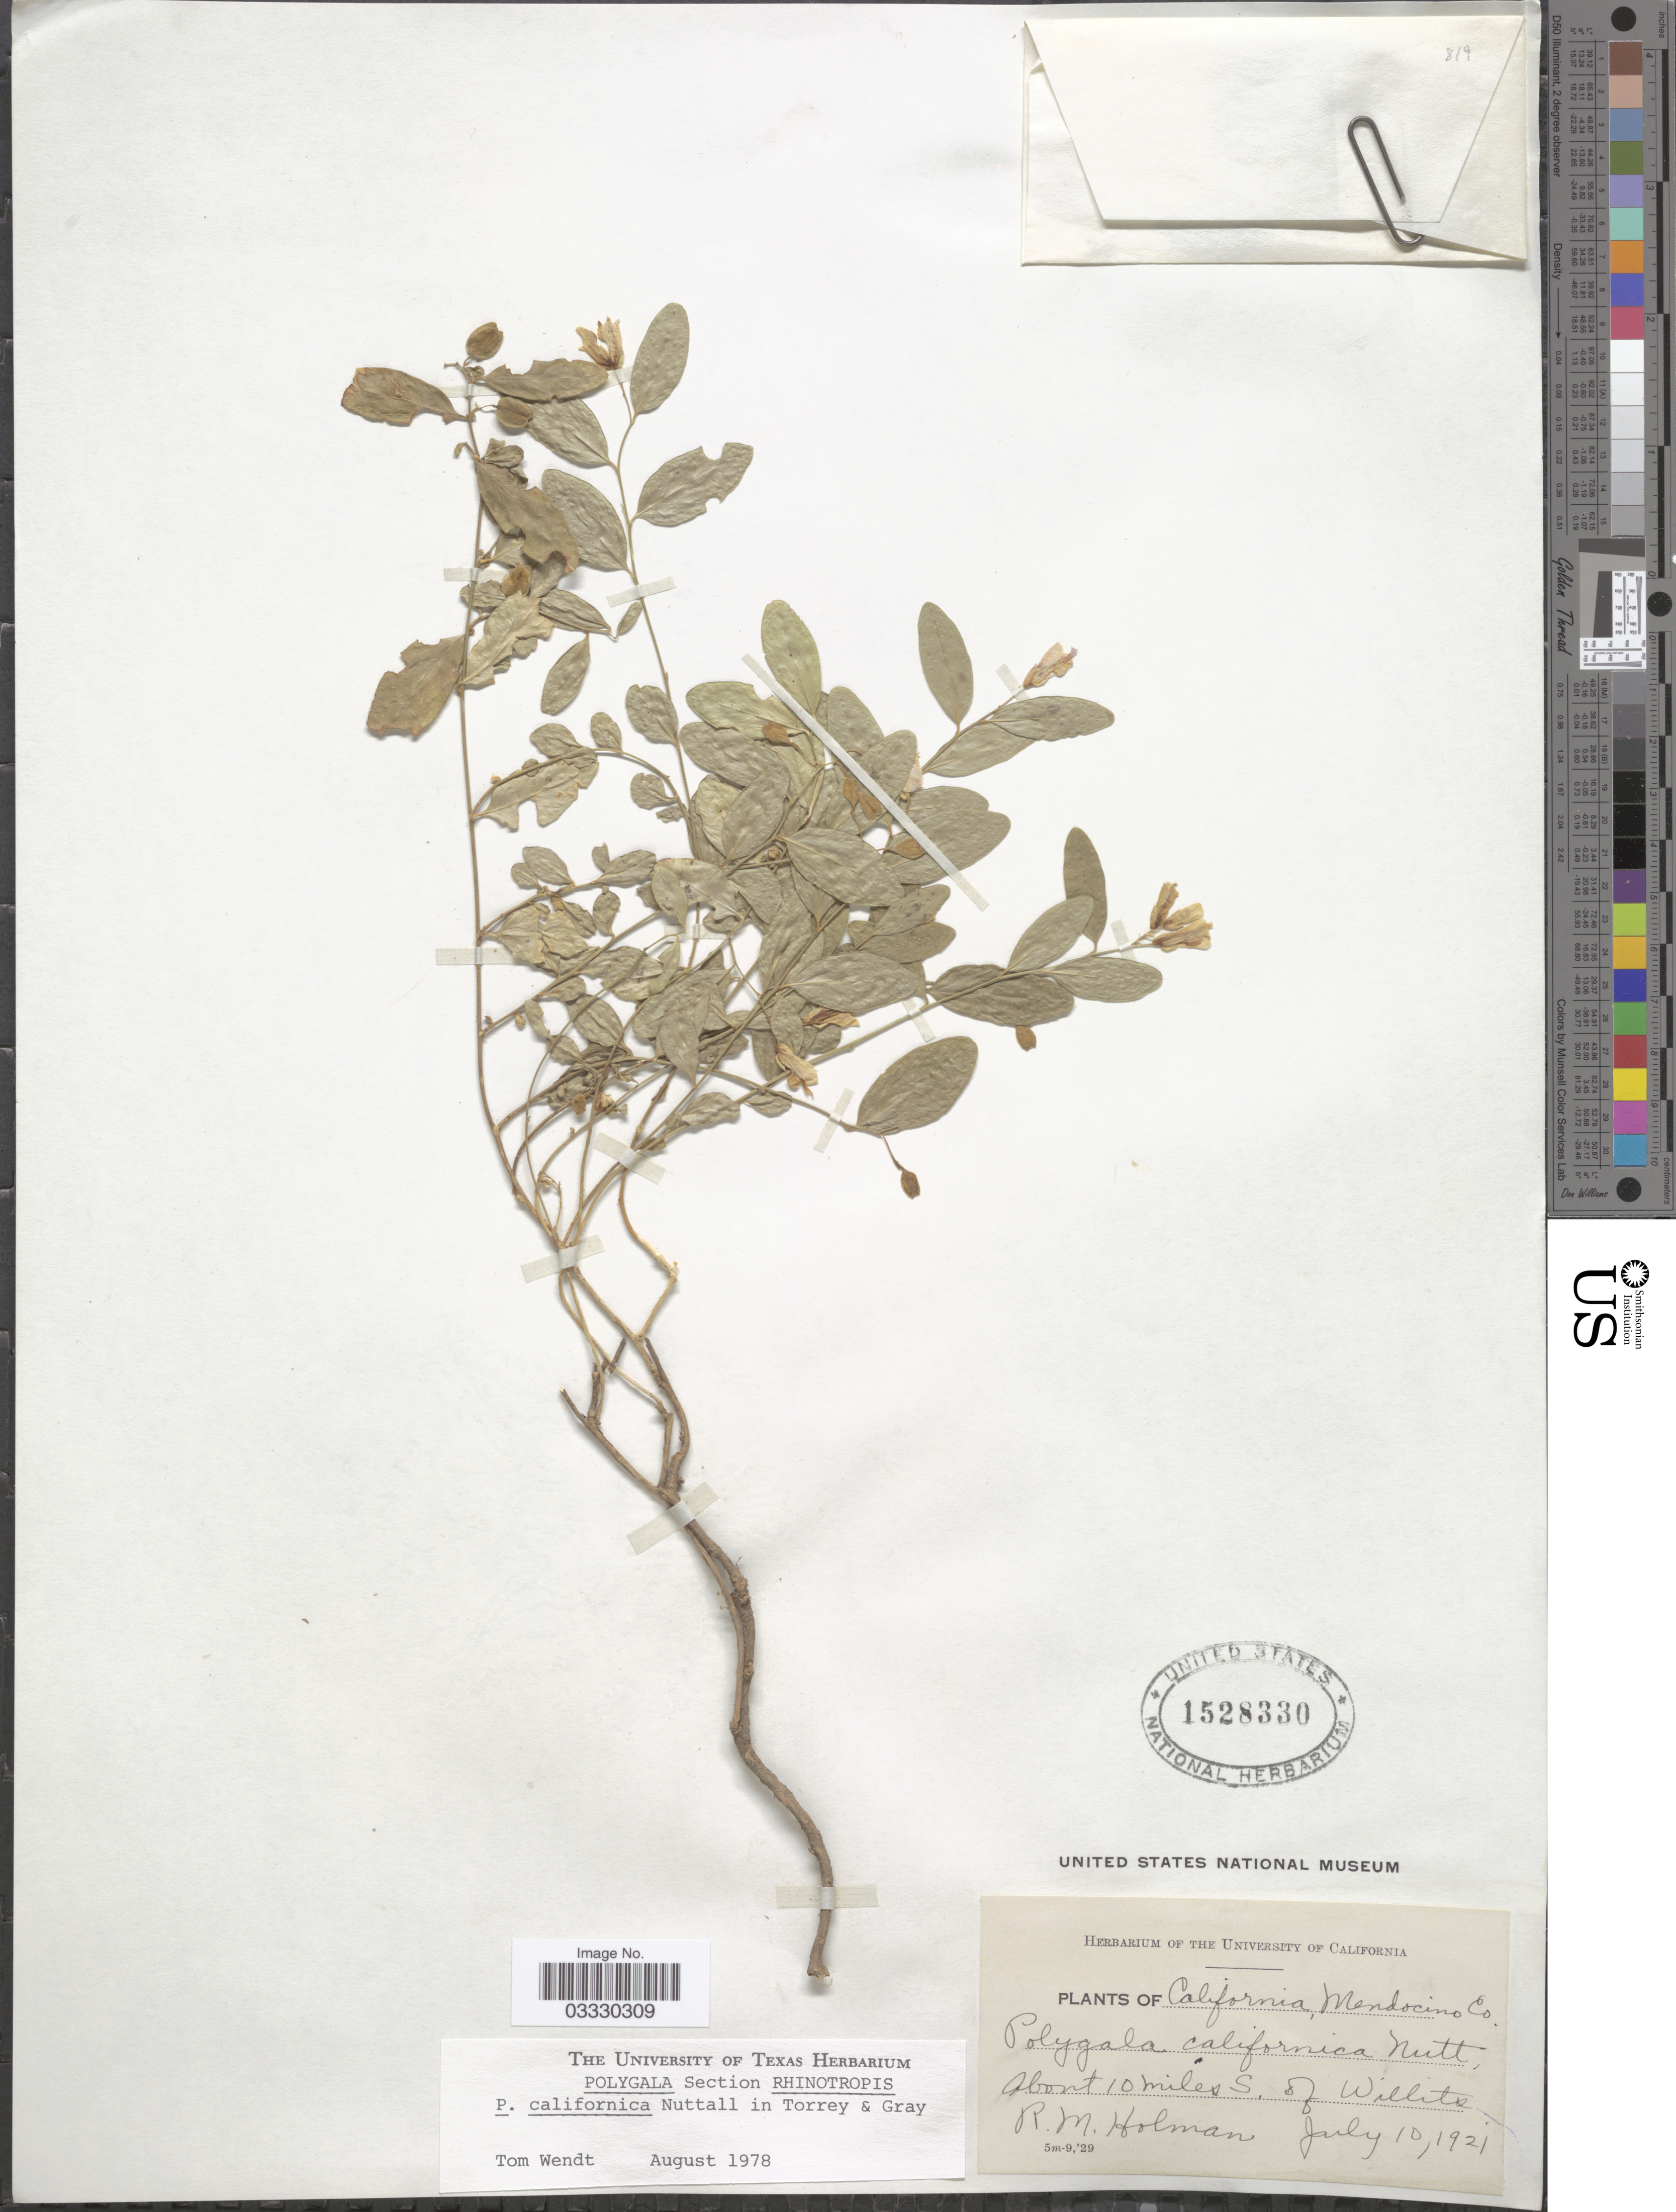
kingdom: Plantae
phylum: Tracheophyta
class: Magnoliopsida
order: Fabales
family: Polygalaceae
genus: Rhinotropis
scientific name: Rhinotropis californica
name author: (Nutt.) J.R. Abbott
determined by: Strong, Mark T., (BOT), Smithsonian Institution - National Museum of Natural History (UNITED STATES)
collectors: R. Holman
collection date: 1921-07-10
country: United States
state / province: California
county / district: Mendocino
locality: Mendocino Co. About 10 miles S. of Willits.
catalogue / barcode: US 1528330